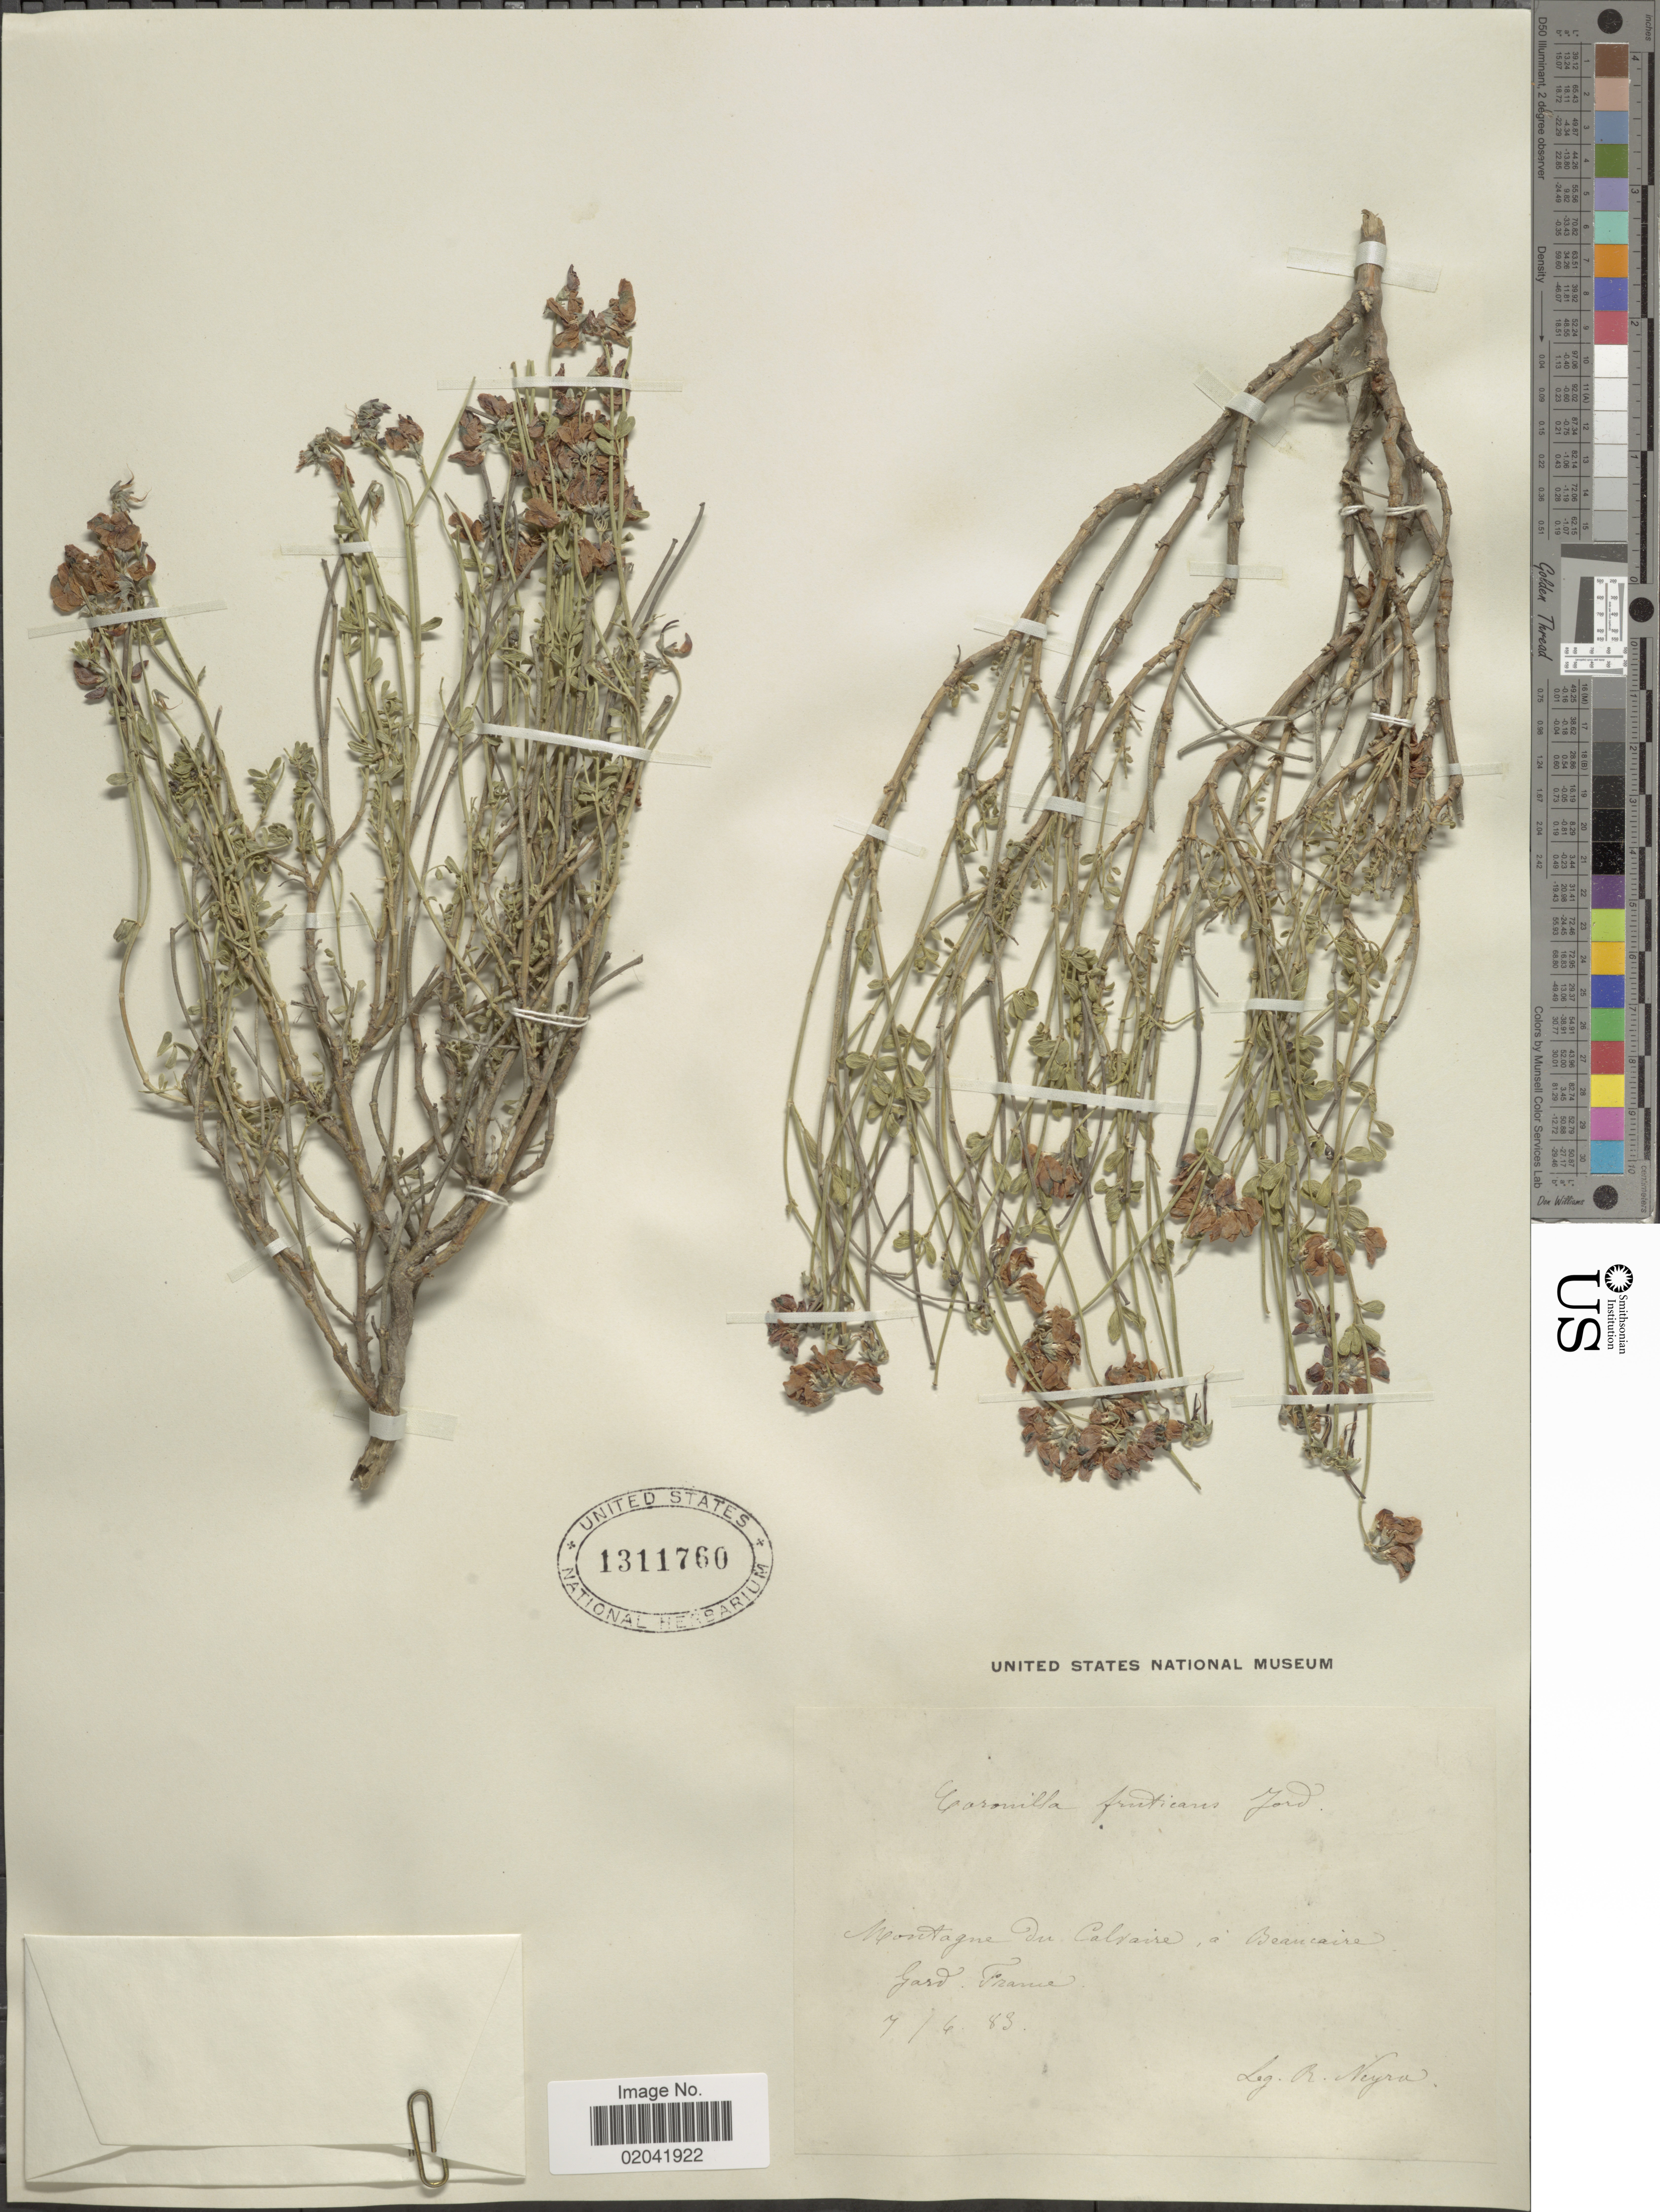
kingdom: Plantae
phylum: Tracheophyta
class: Magnoliopsida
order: Fabales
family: Fabaceae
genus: Coronilla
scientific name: Coronilla fruticans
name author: Jord.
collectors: R. Neyra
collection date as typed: Transcribed d/m/y: 7/6/83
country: France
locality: Beaucaire, Gard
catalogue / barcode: US 1311760